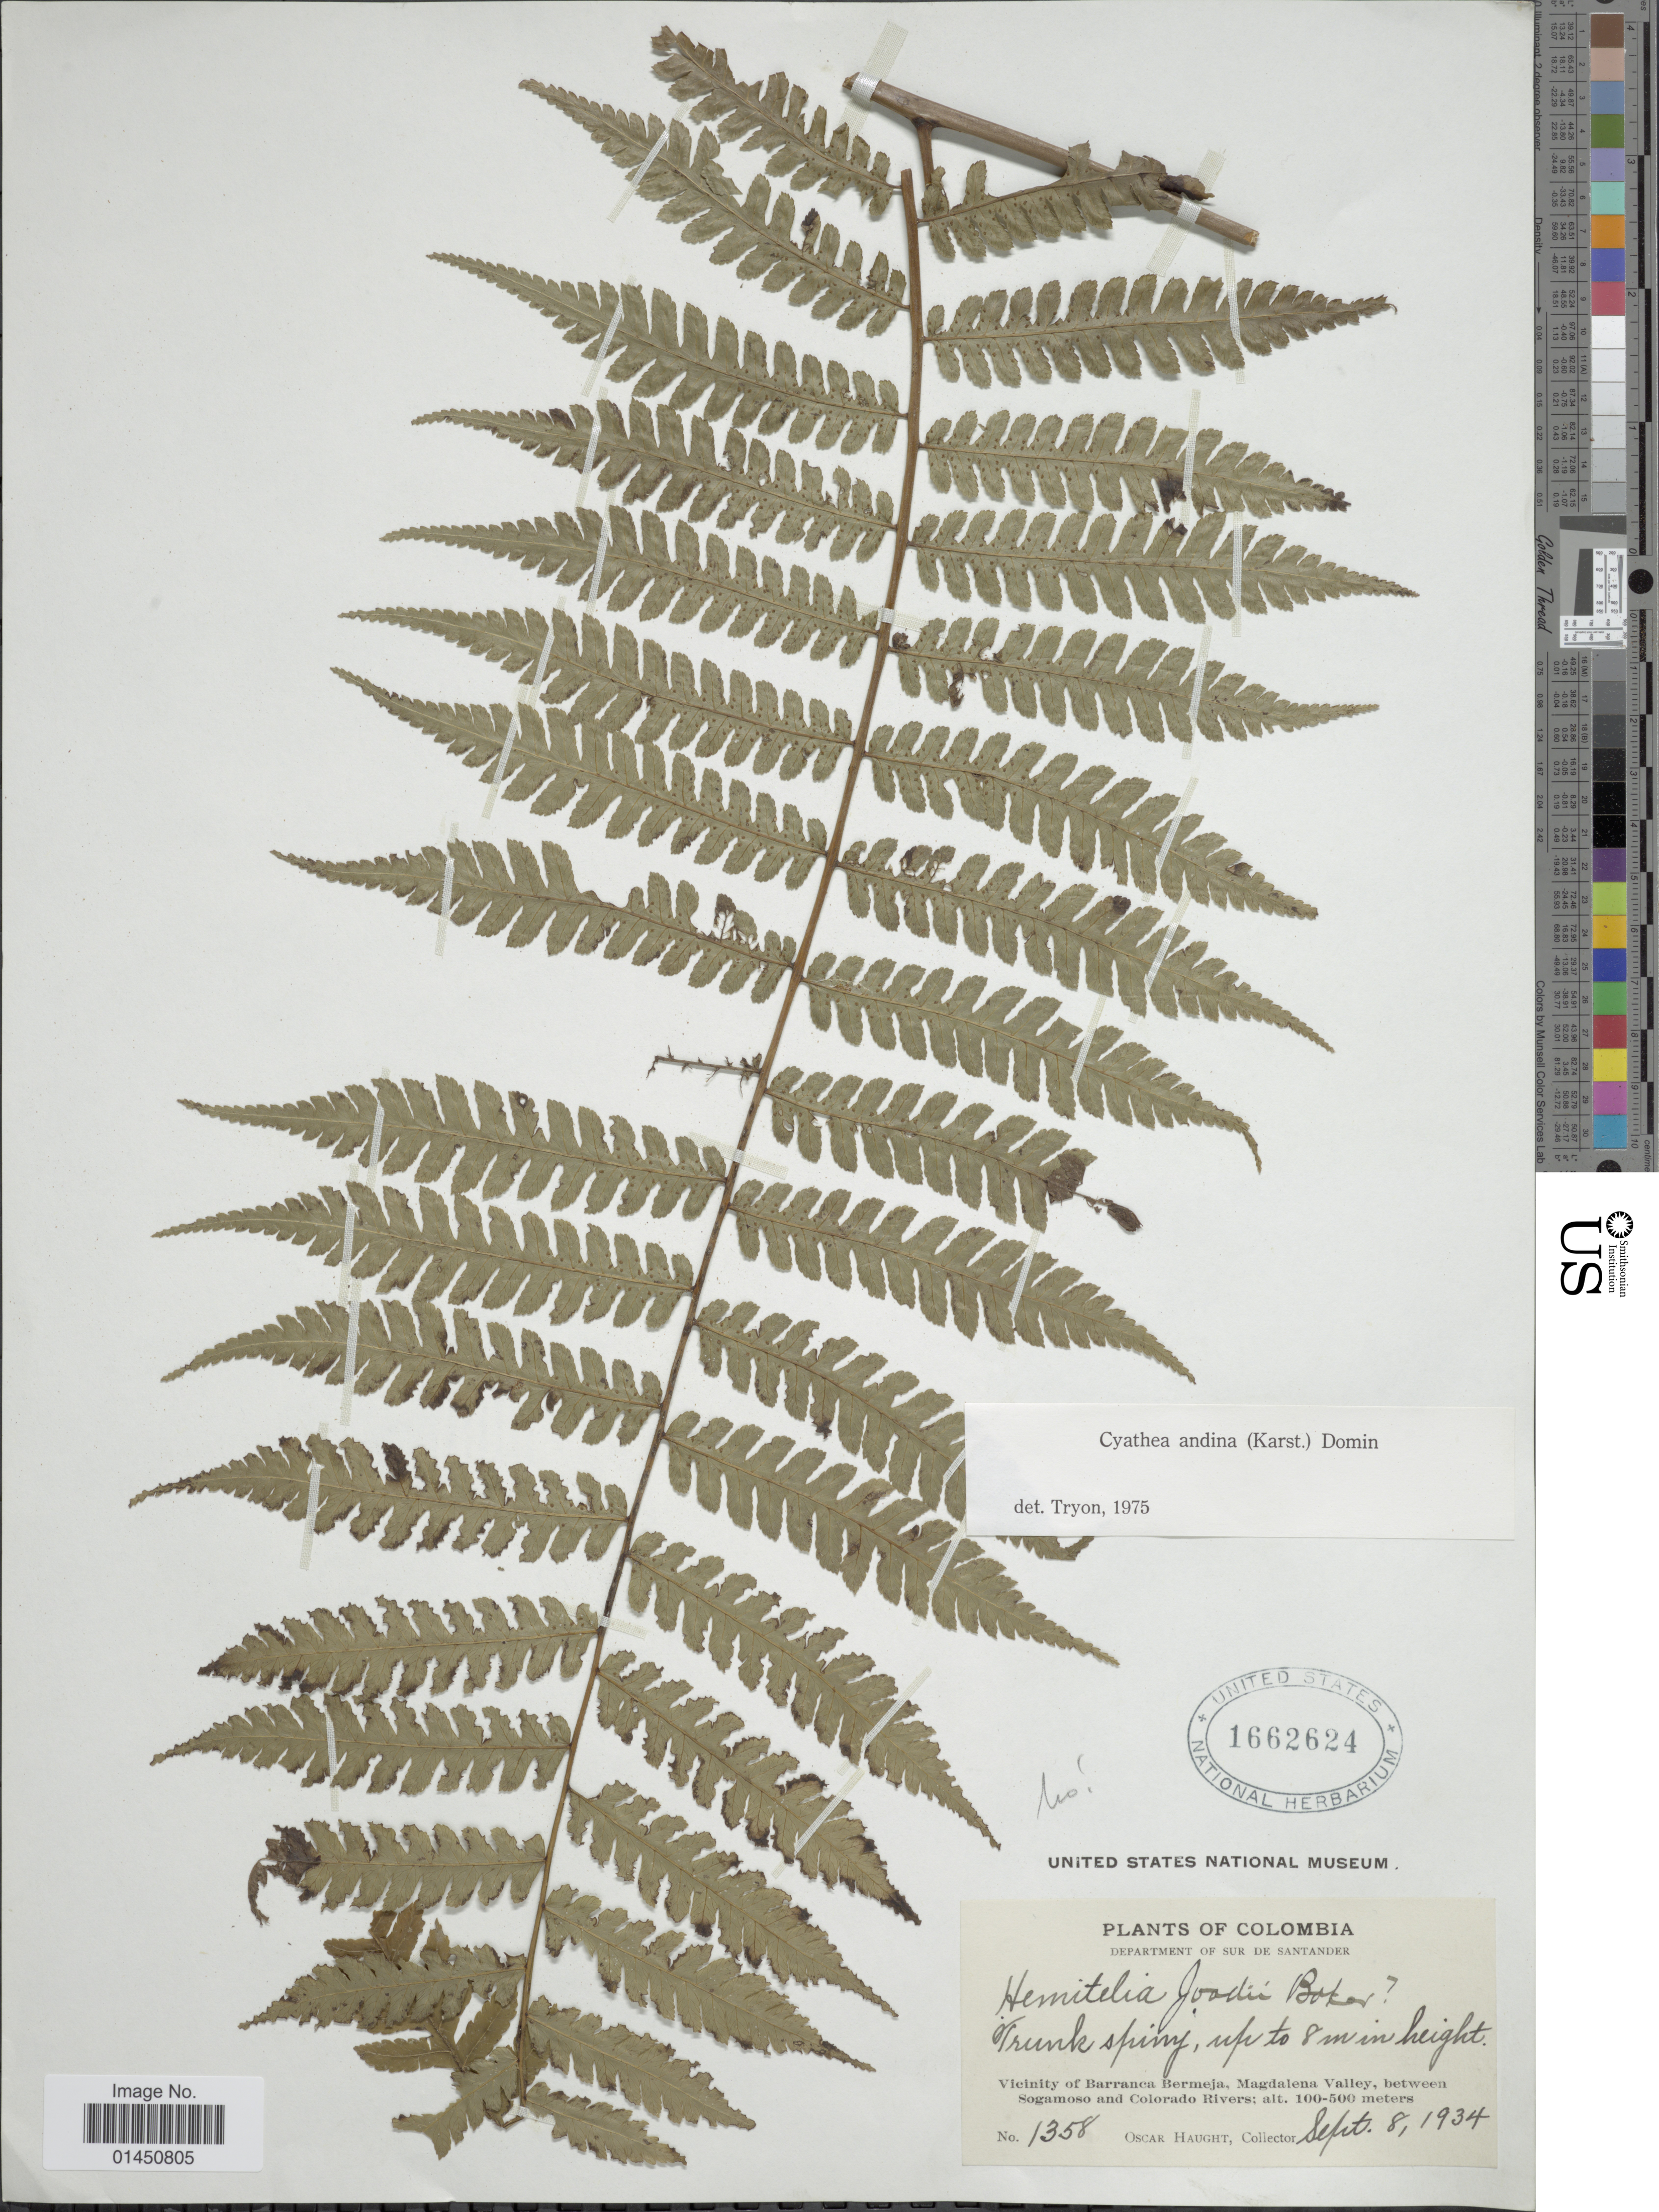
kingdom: Plantae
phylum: Tracheophyta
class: Polypodiopsida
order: Cyatheales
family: Cyatheaceae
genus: Cyathea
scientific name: Cyathea andina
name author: Domin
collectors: O. L. Haught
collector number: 1358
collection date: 1934-09-08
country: Colombia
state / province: Santander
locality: Sur de Santander, vicinity of Barranca Bermeja, Magdalena Valley, between Sogamoso and Colorado Rivers.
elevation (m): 100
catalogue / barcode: US 1662624